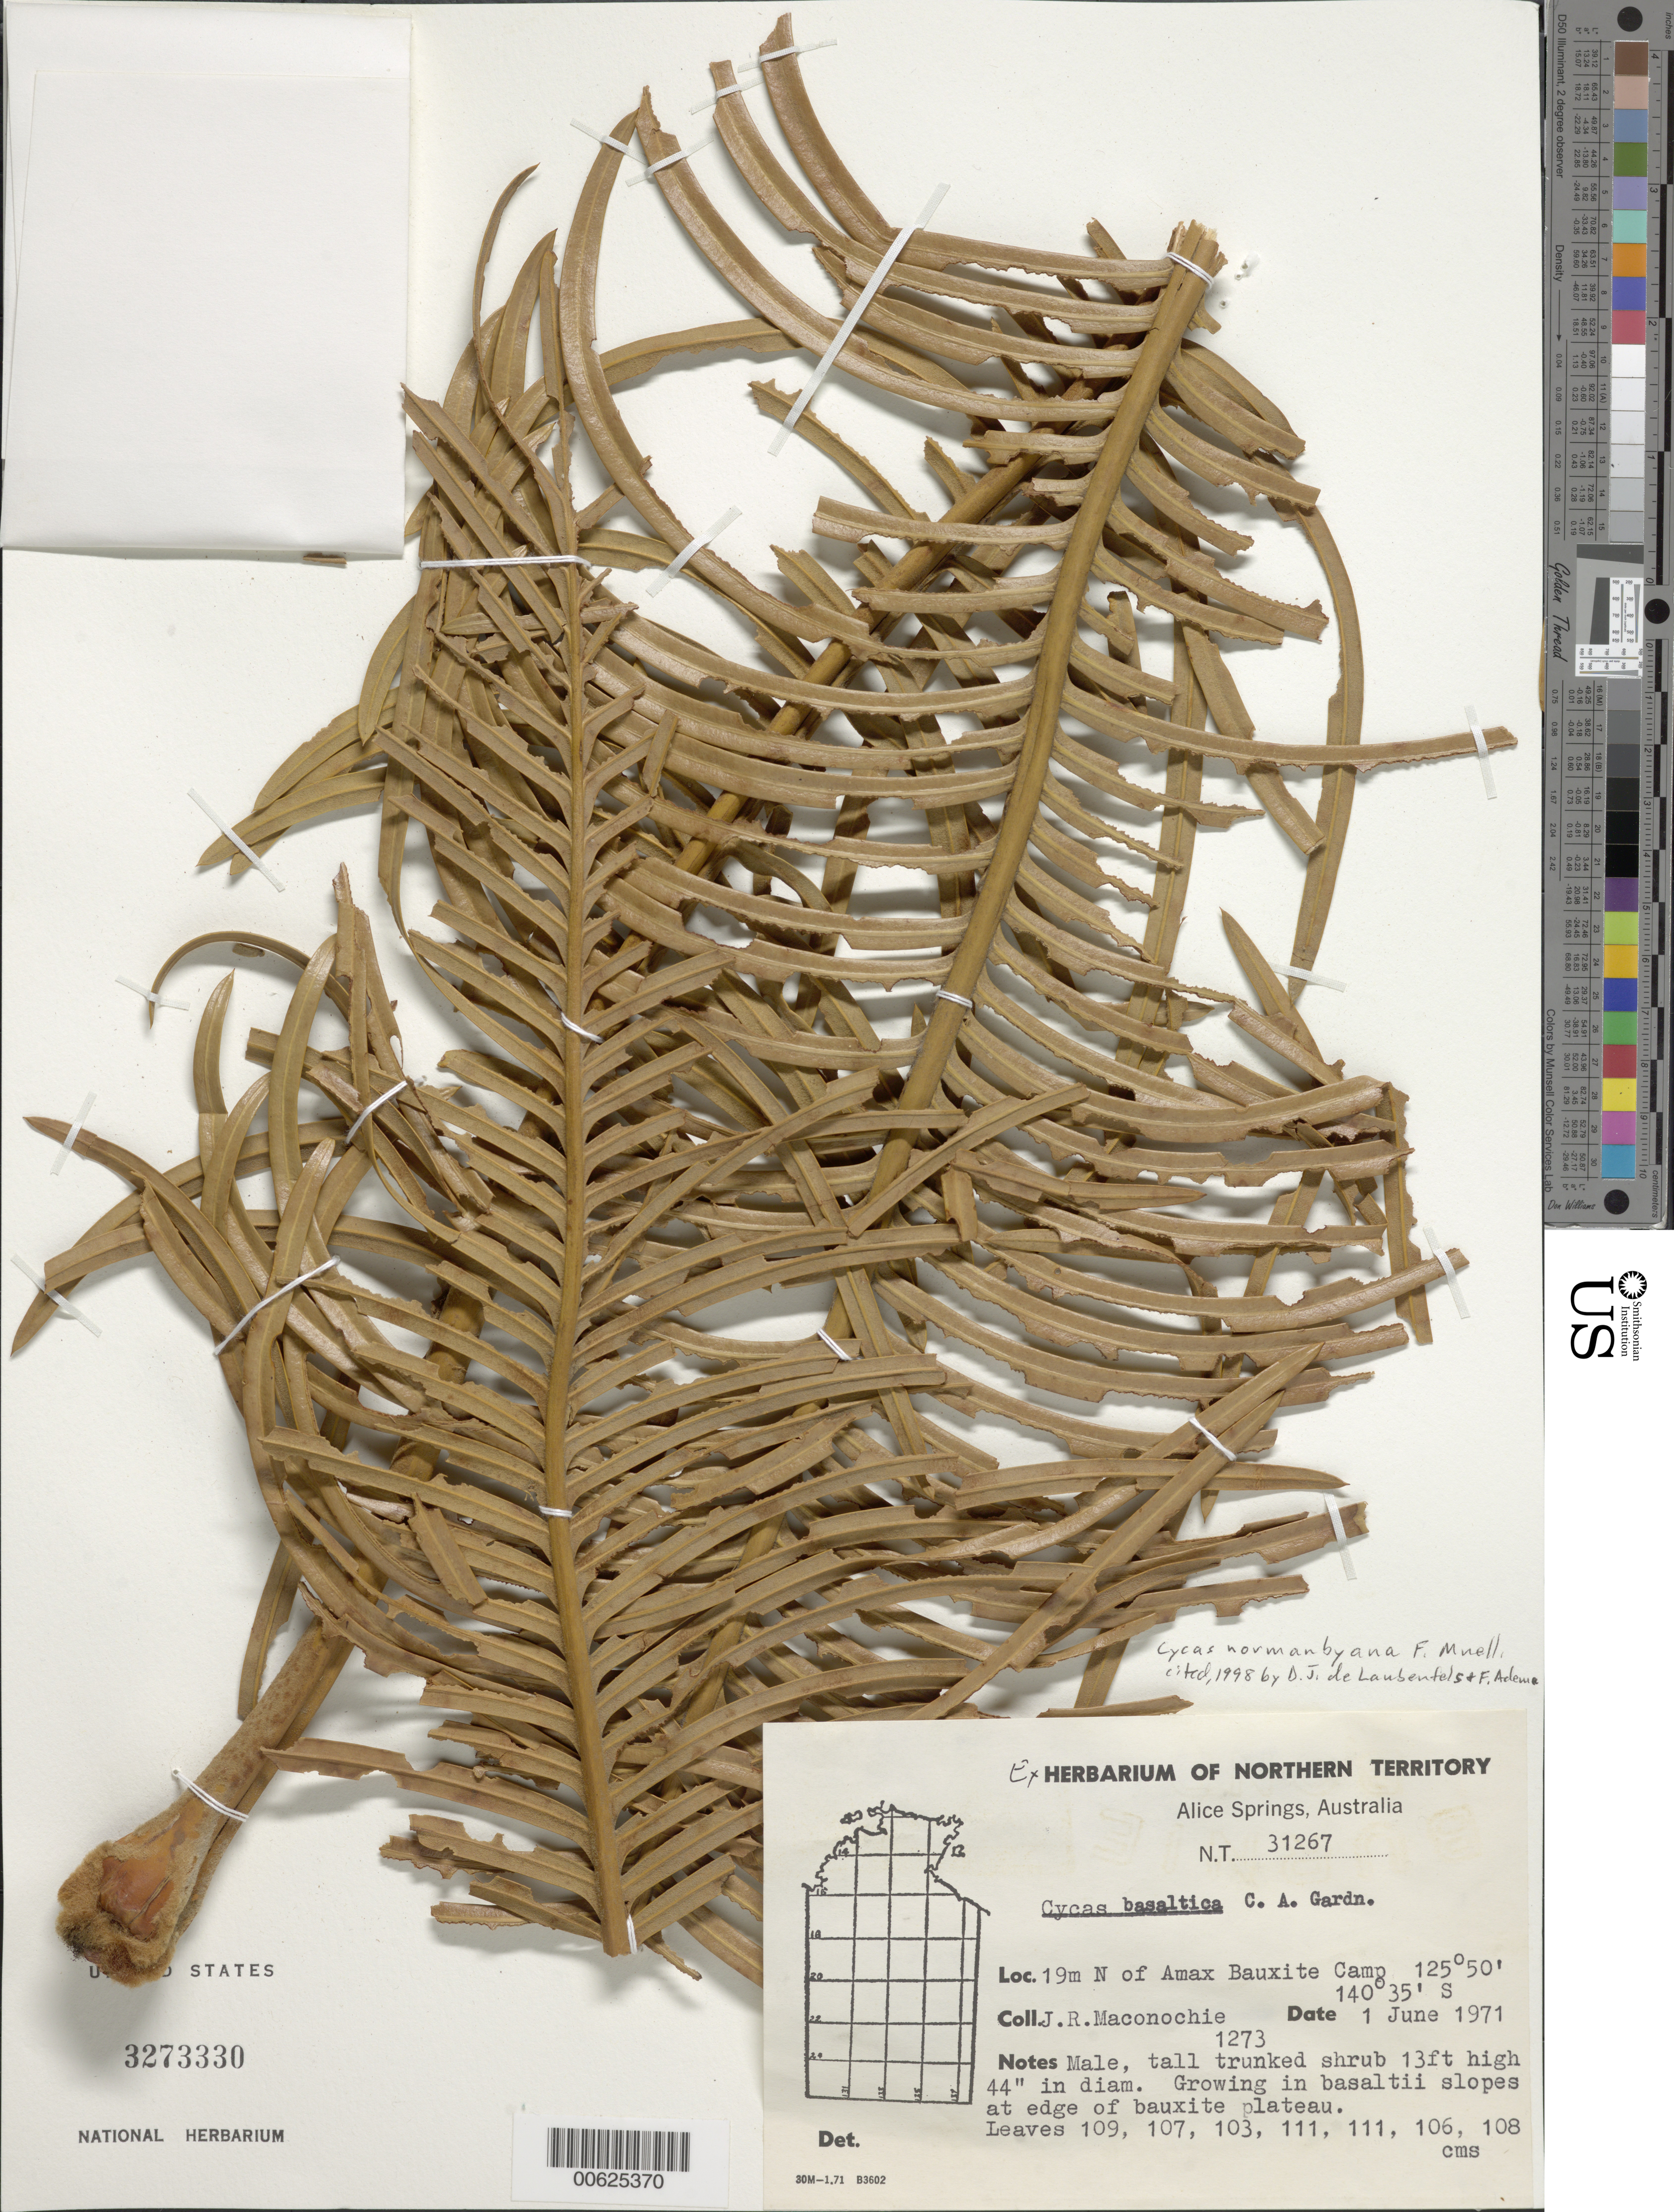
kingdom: Plantae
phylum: Tracheophyta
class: Cycadopsida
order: Cycadales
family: Cycadaceae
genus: Cycas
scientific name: Cycas normanbyana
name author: F. Muell.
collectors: J. Maconochie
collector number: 31267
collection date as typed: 01 Jun 1971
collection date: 1971-06-01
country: Australia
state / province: Northern Territory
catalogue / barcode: US 3273330